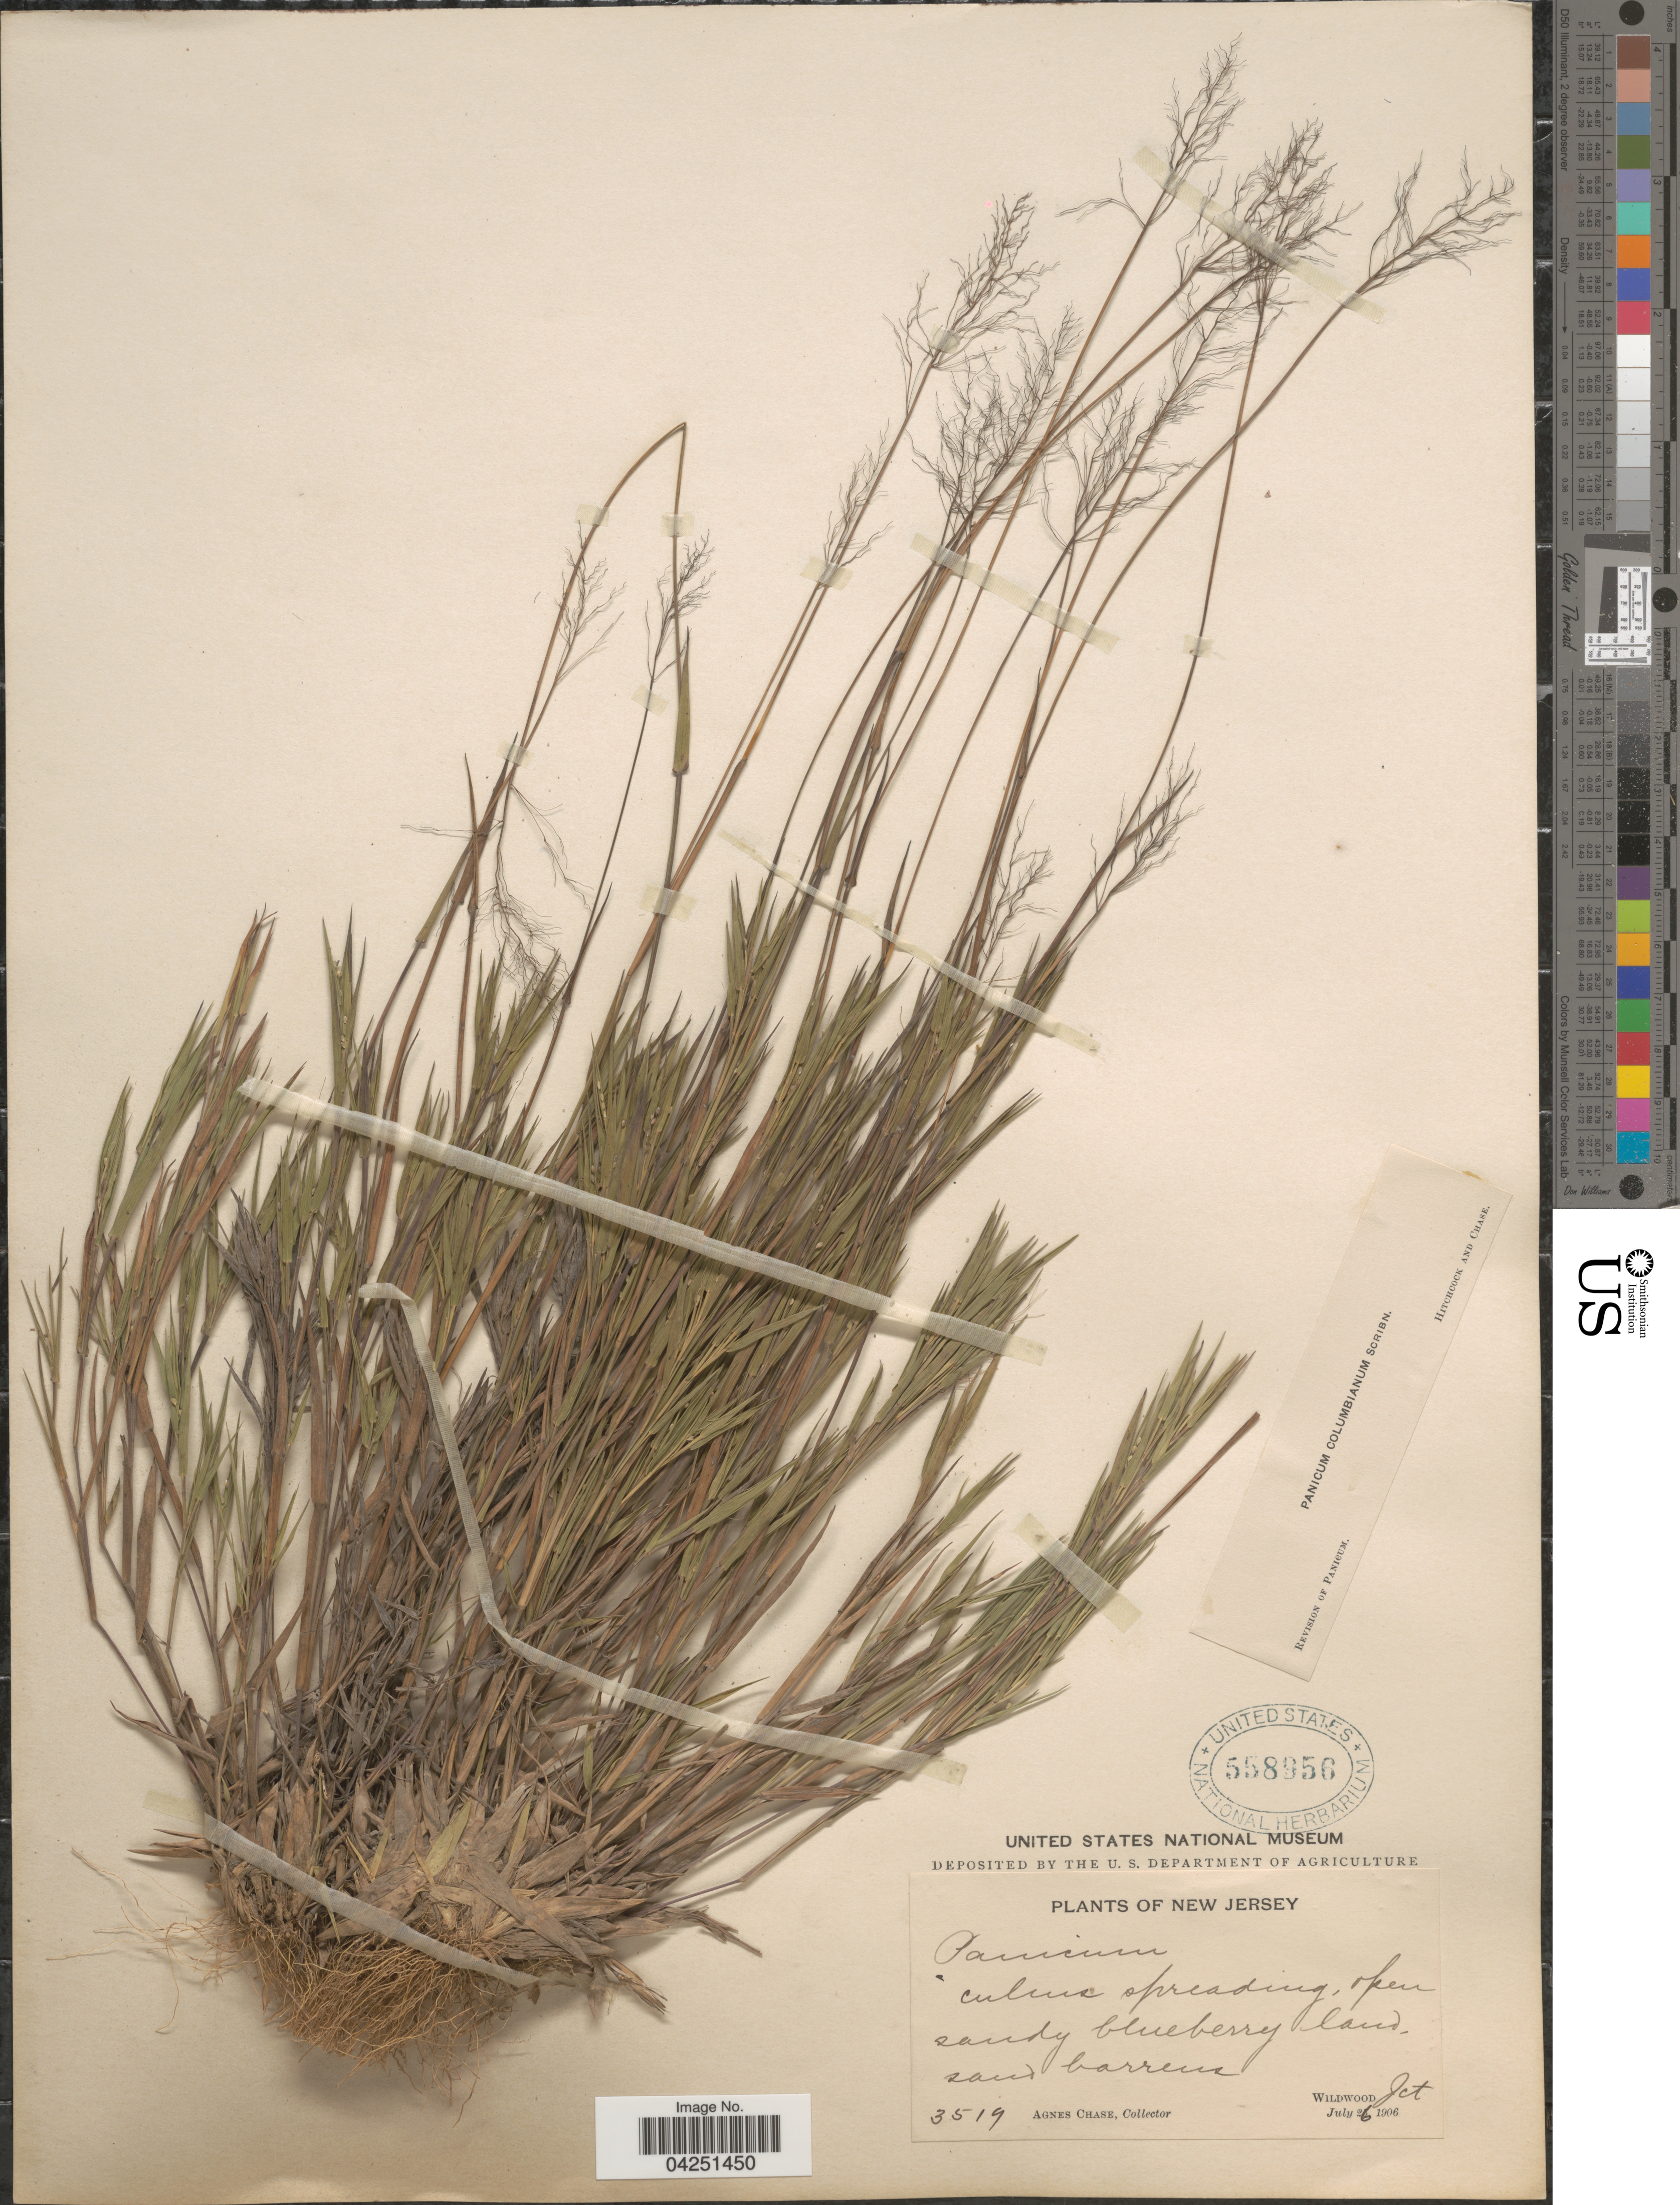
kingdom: Plantae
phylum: Tracheophyta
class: Liliopsida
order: Poales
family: Poaceae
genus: Dichanthelium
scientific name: Dichanthelium acuminatum var. acuminatum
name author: (Sw.) Gould & C.A. Clark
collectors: A. Chase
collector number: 3519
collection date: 1906-07-26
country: United States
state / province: New Jersey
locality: Open sandy blueberry land. Sand barrens. Wildwood Jct.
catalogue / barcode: US 558956